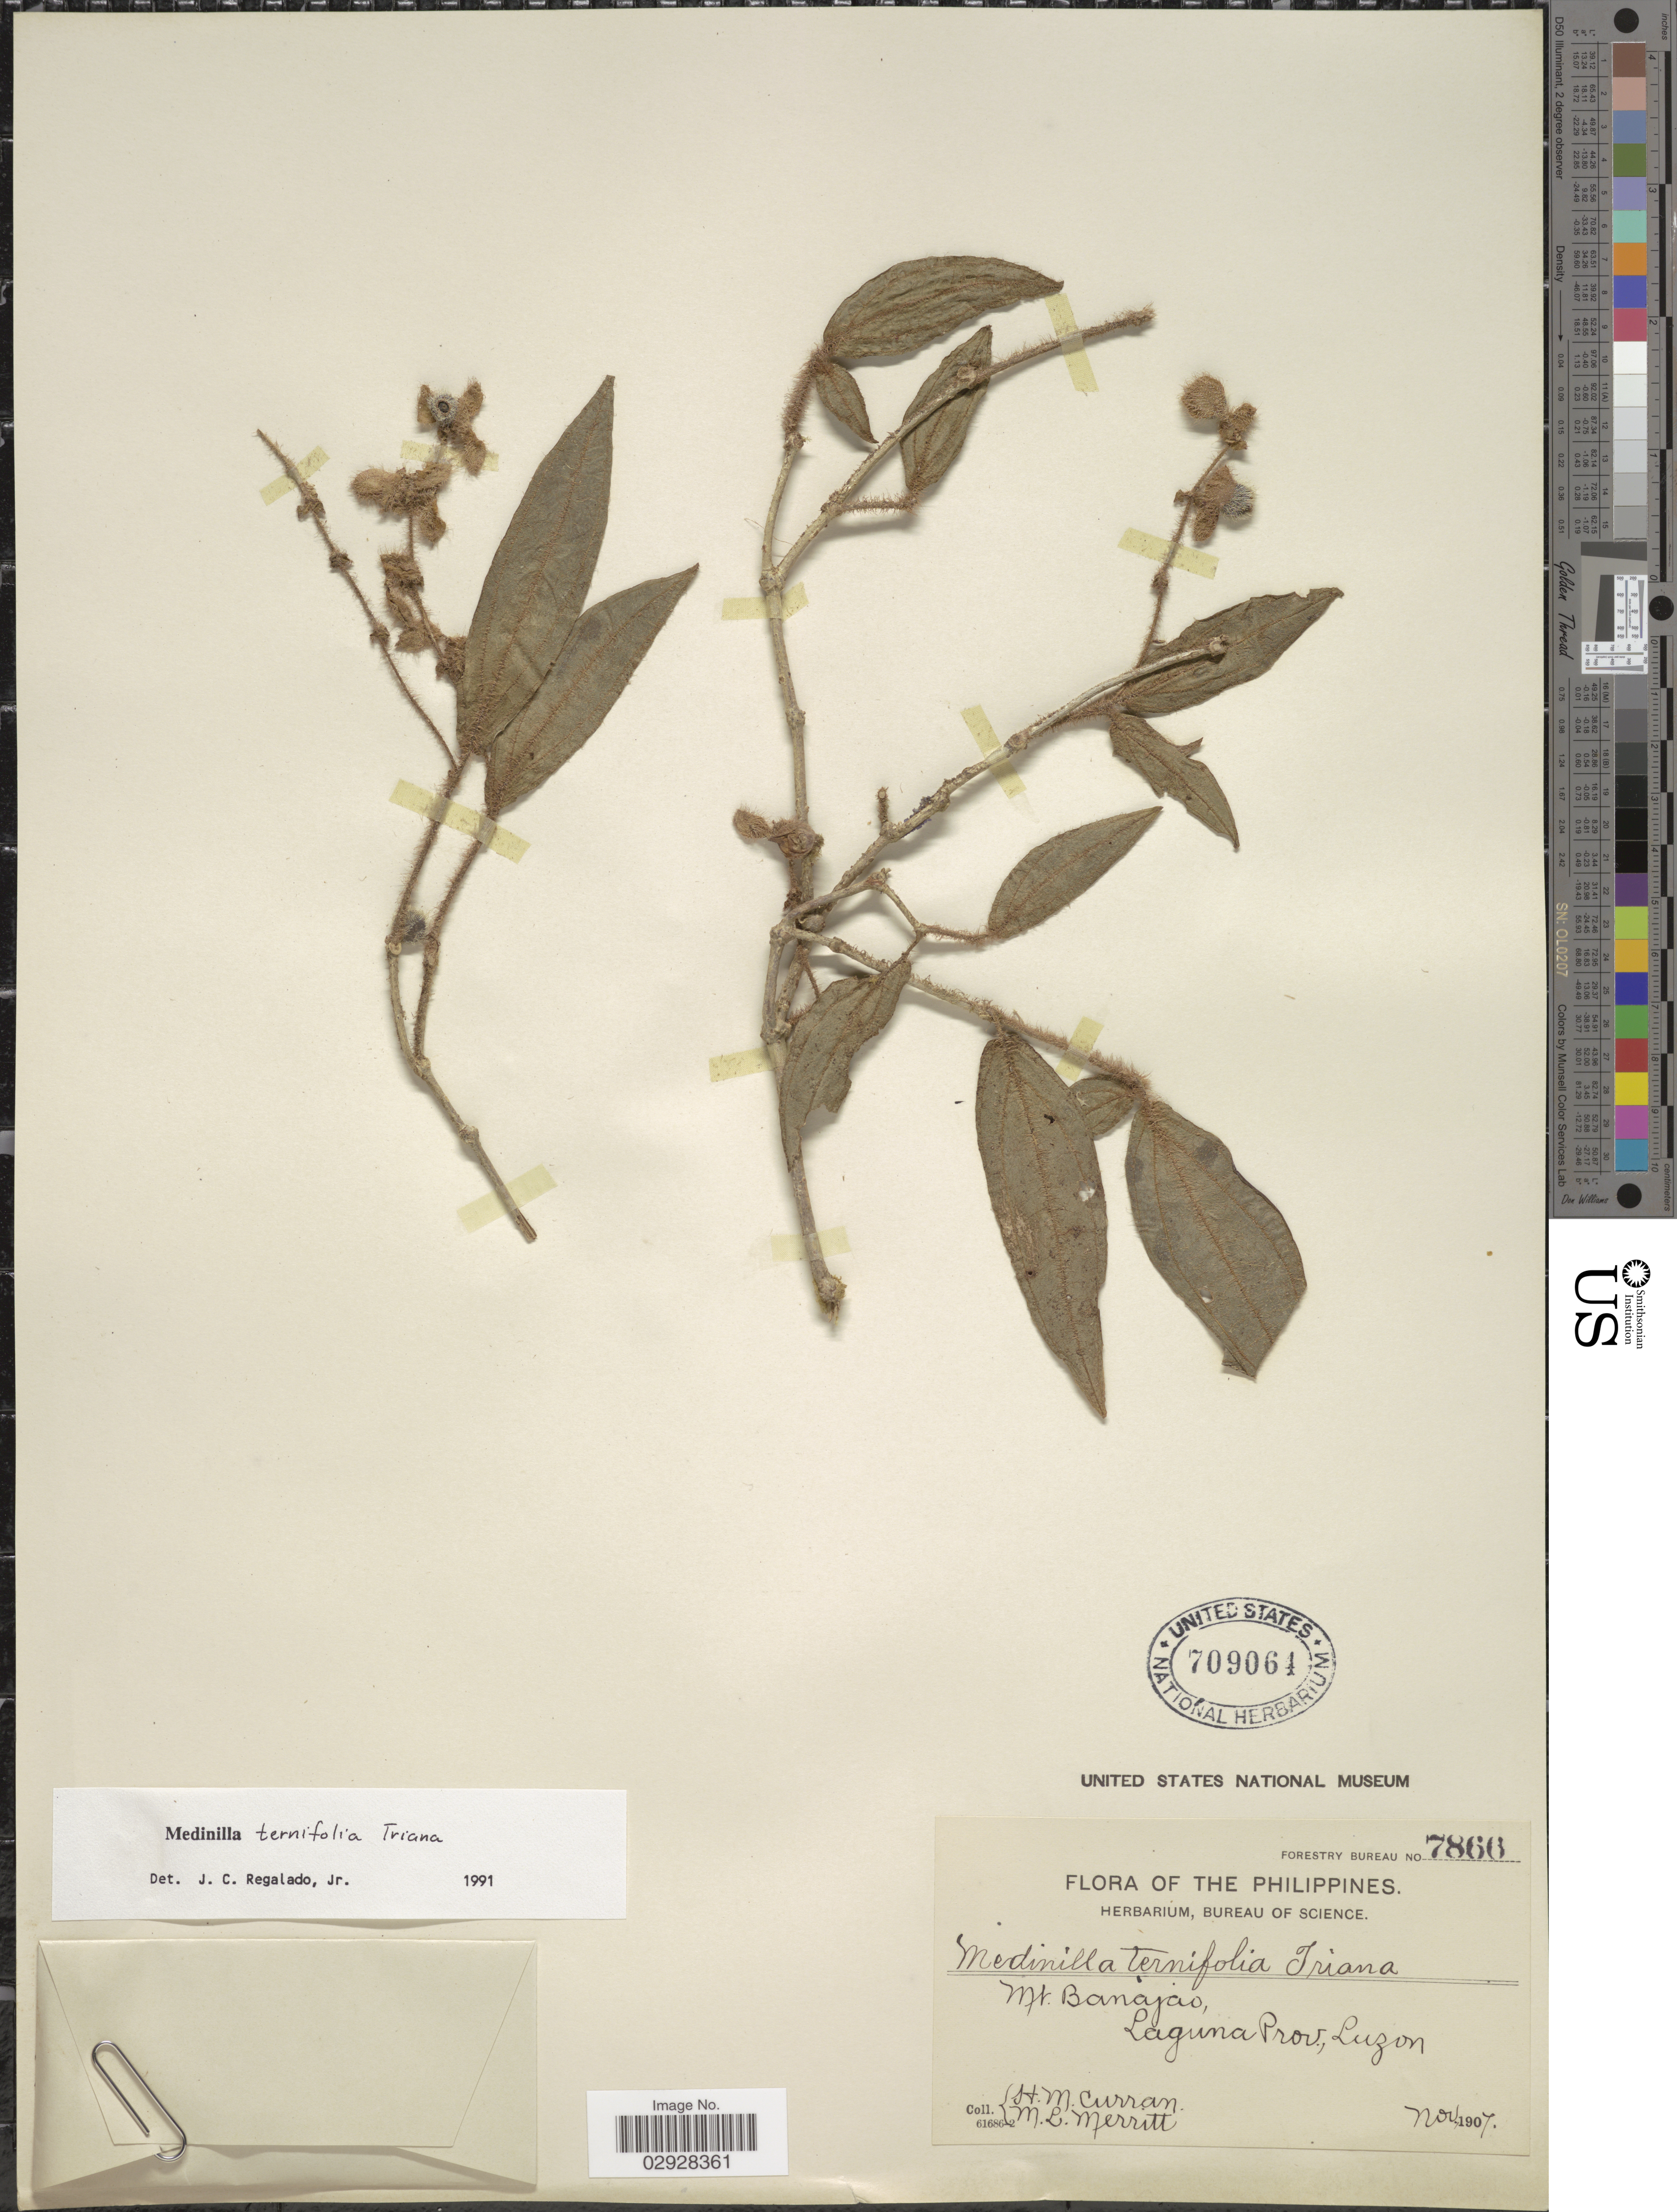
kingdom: Plantae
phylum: Tracheophyta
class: Magnoliopsida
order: Myrtales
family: Melastomataceae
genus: Medinilla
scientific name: Medinilla ternifolia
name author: Triana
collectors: H. M. Curran & M. L. Merritt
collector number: Forestry Bureau 7866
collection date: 1907-11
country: Philippines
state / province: Calabarzon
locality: Mt. Banajao, Laguna Prov., Luzon.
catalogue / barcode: US 709064